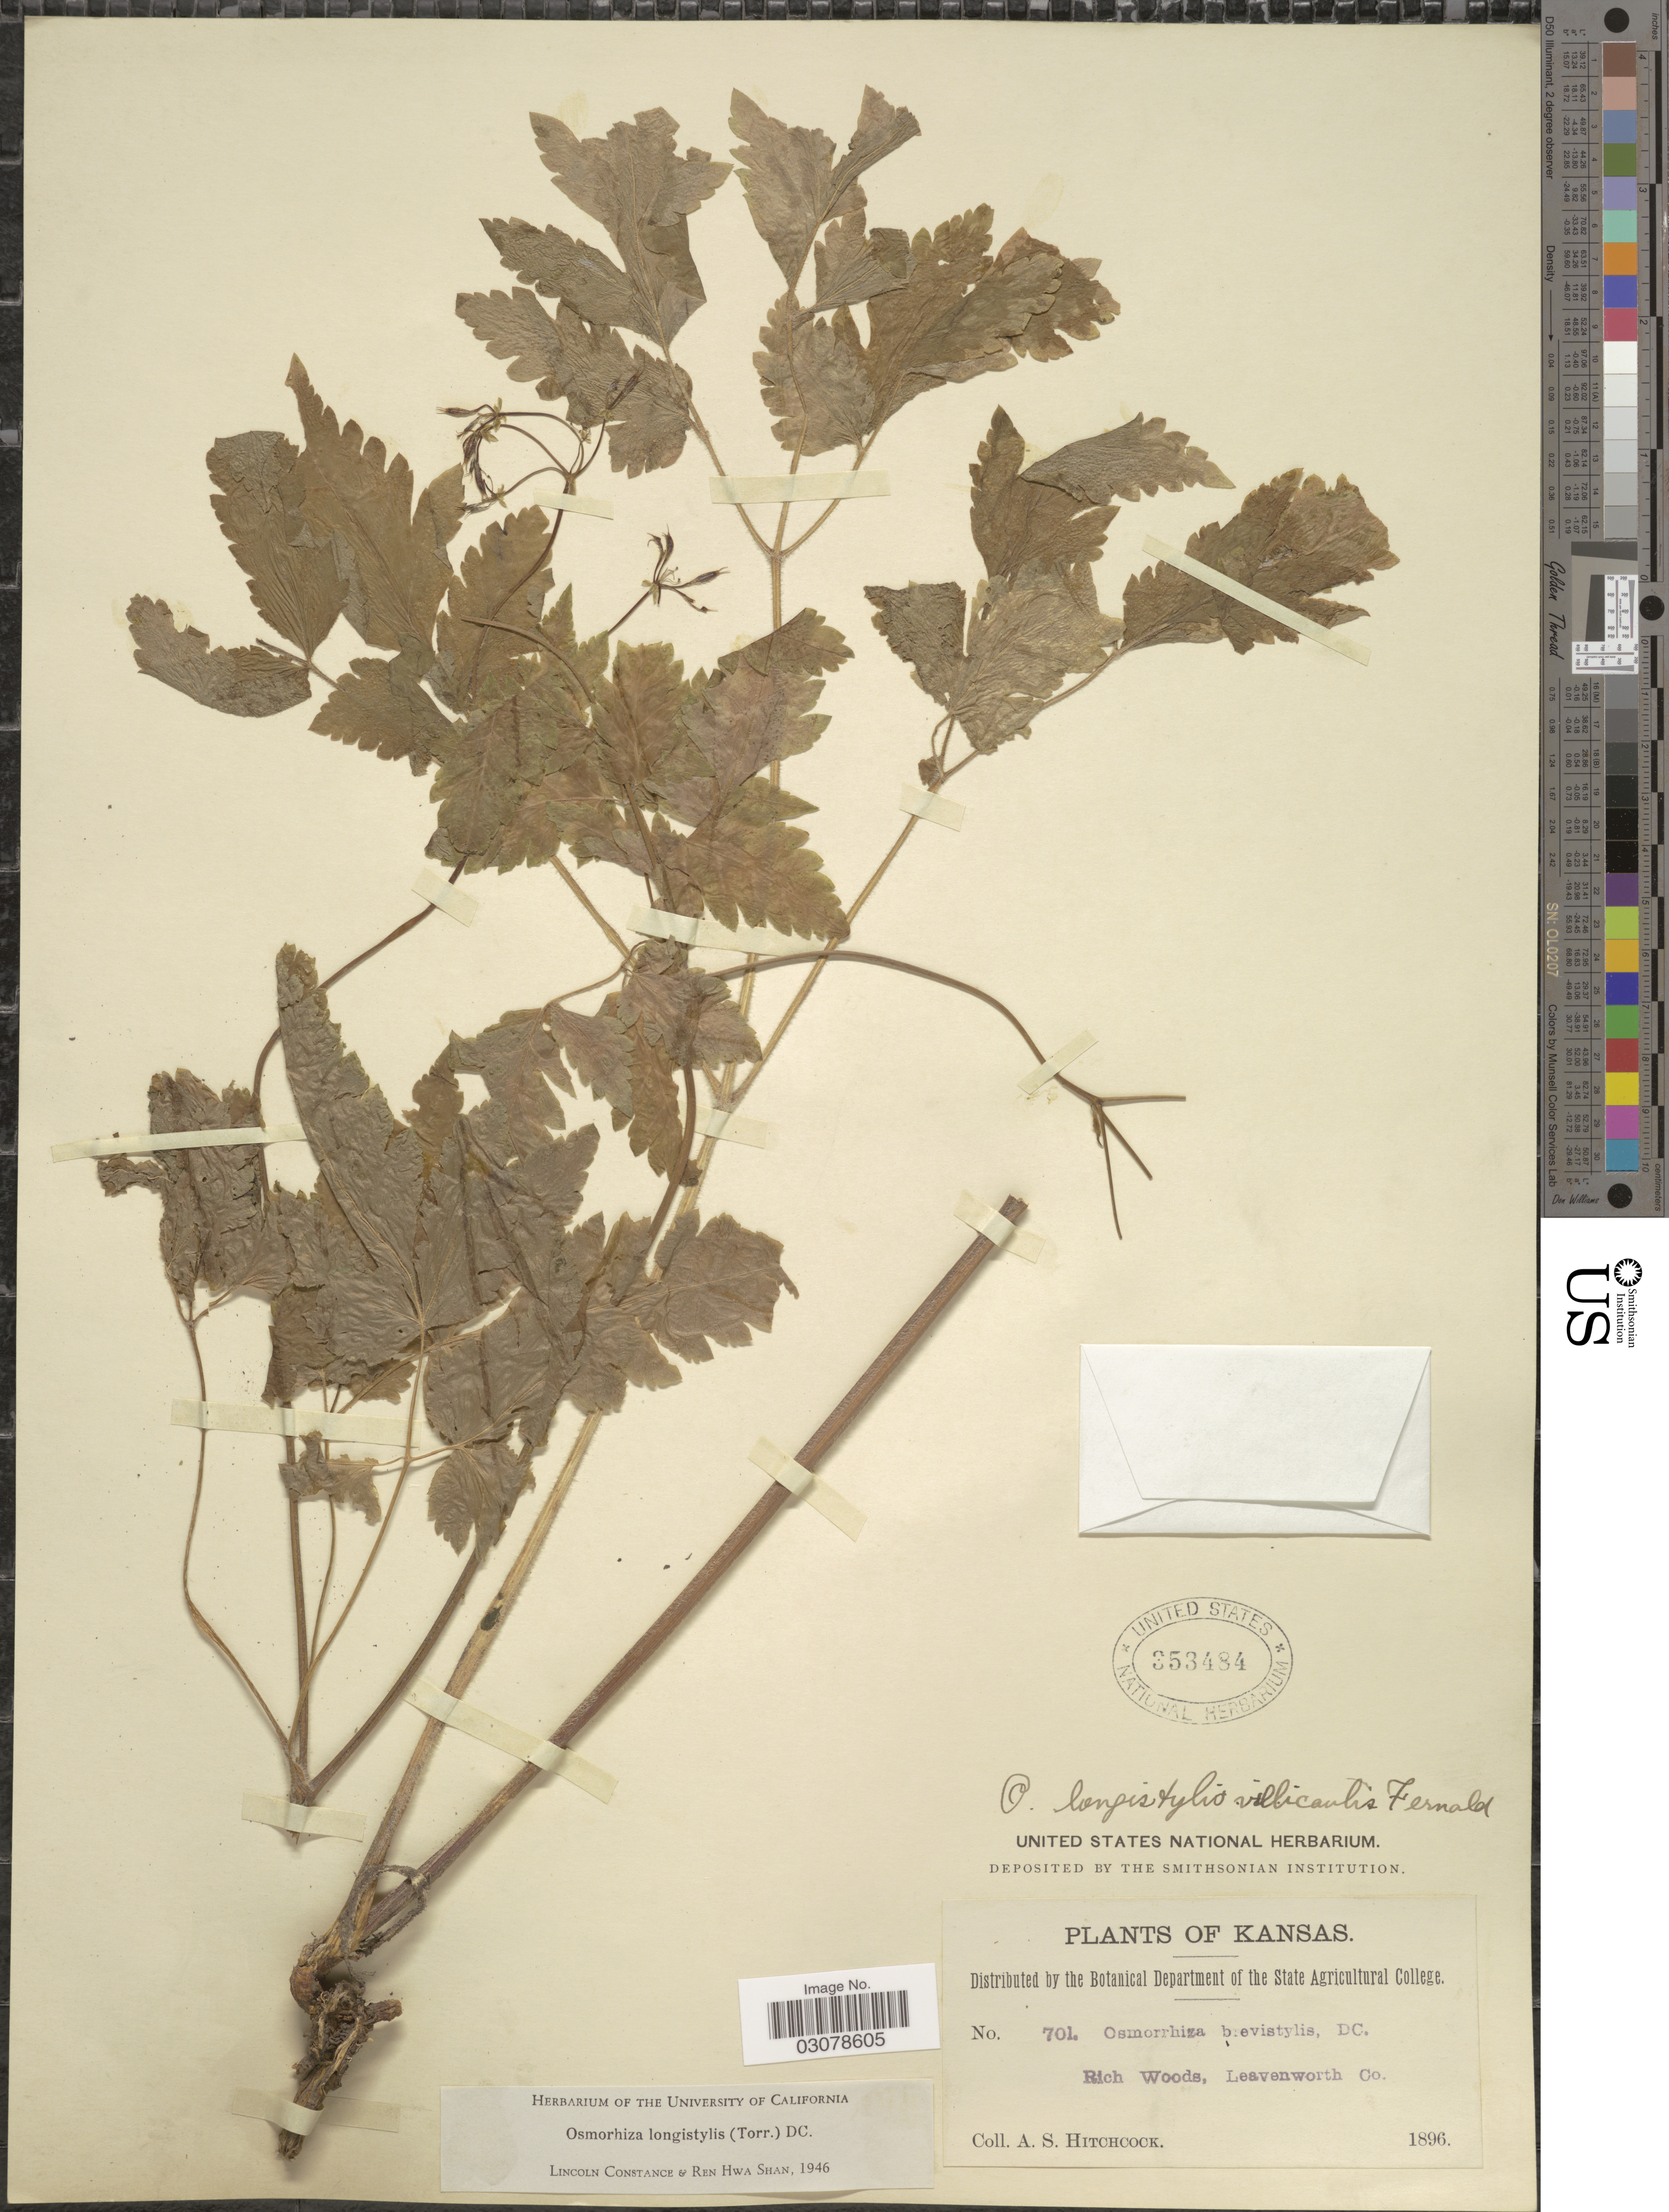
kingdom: Plantae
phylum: Tracheophyta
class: Magnoliopsida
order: Apiales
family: Apiaceae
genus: Osmorhiza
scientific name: Osmorhiza longistylis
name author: (Torr.) DC.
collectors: A. S. Hitchcock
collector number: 701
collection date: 1896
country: United States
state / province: Kansas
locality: Rich Woods, Leavenworth Co.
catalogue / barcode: US 353484